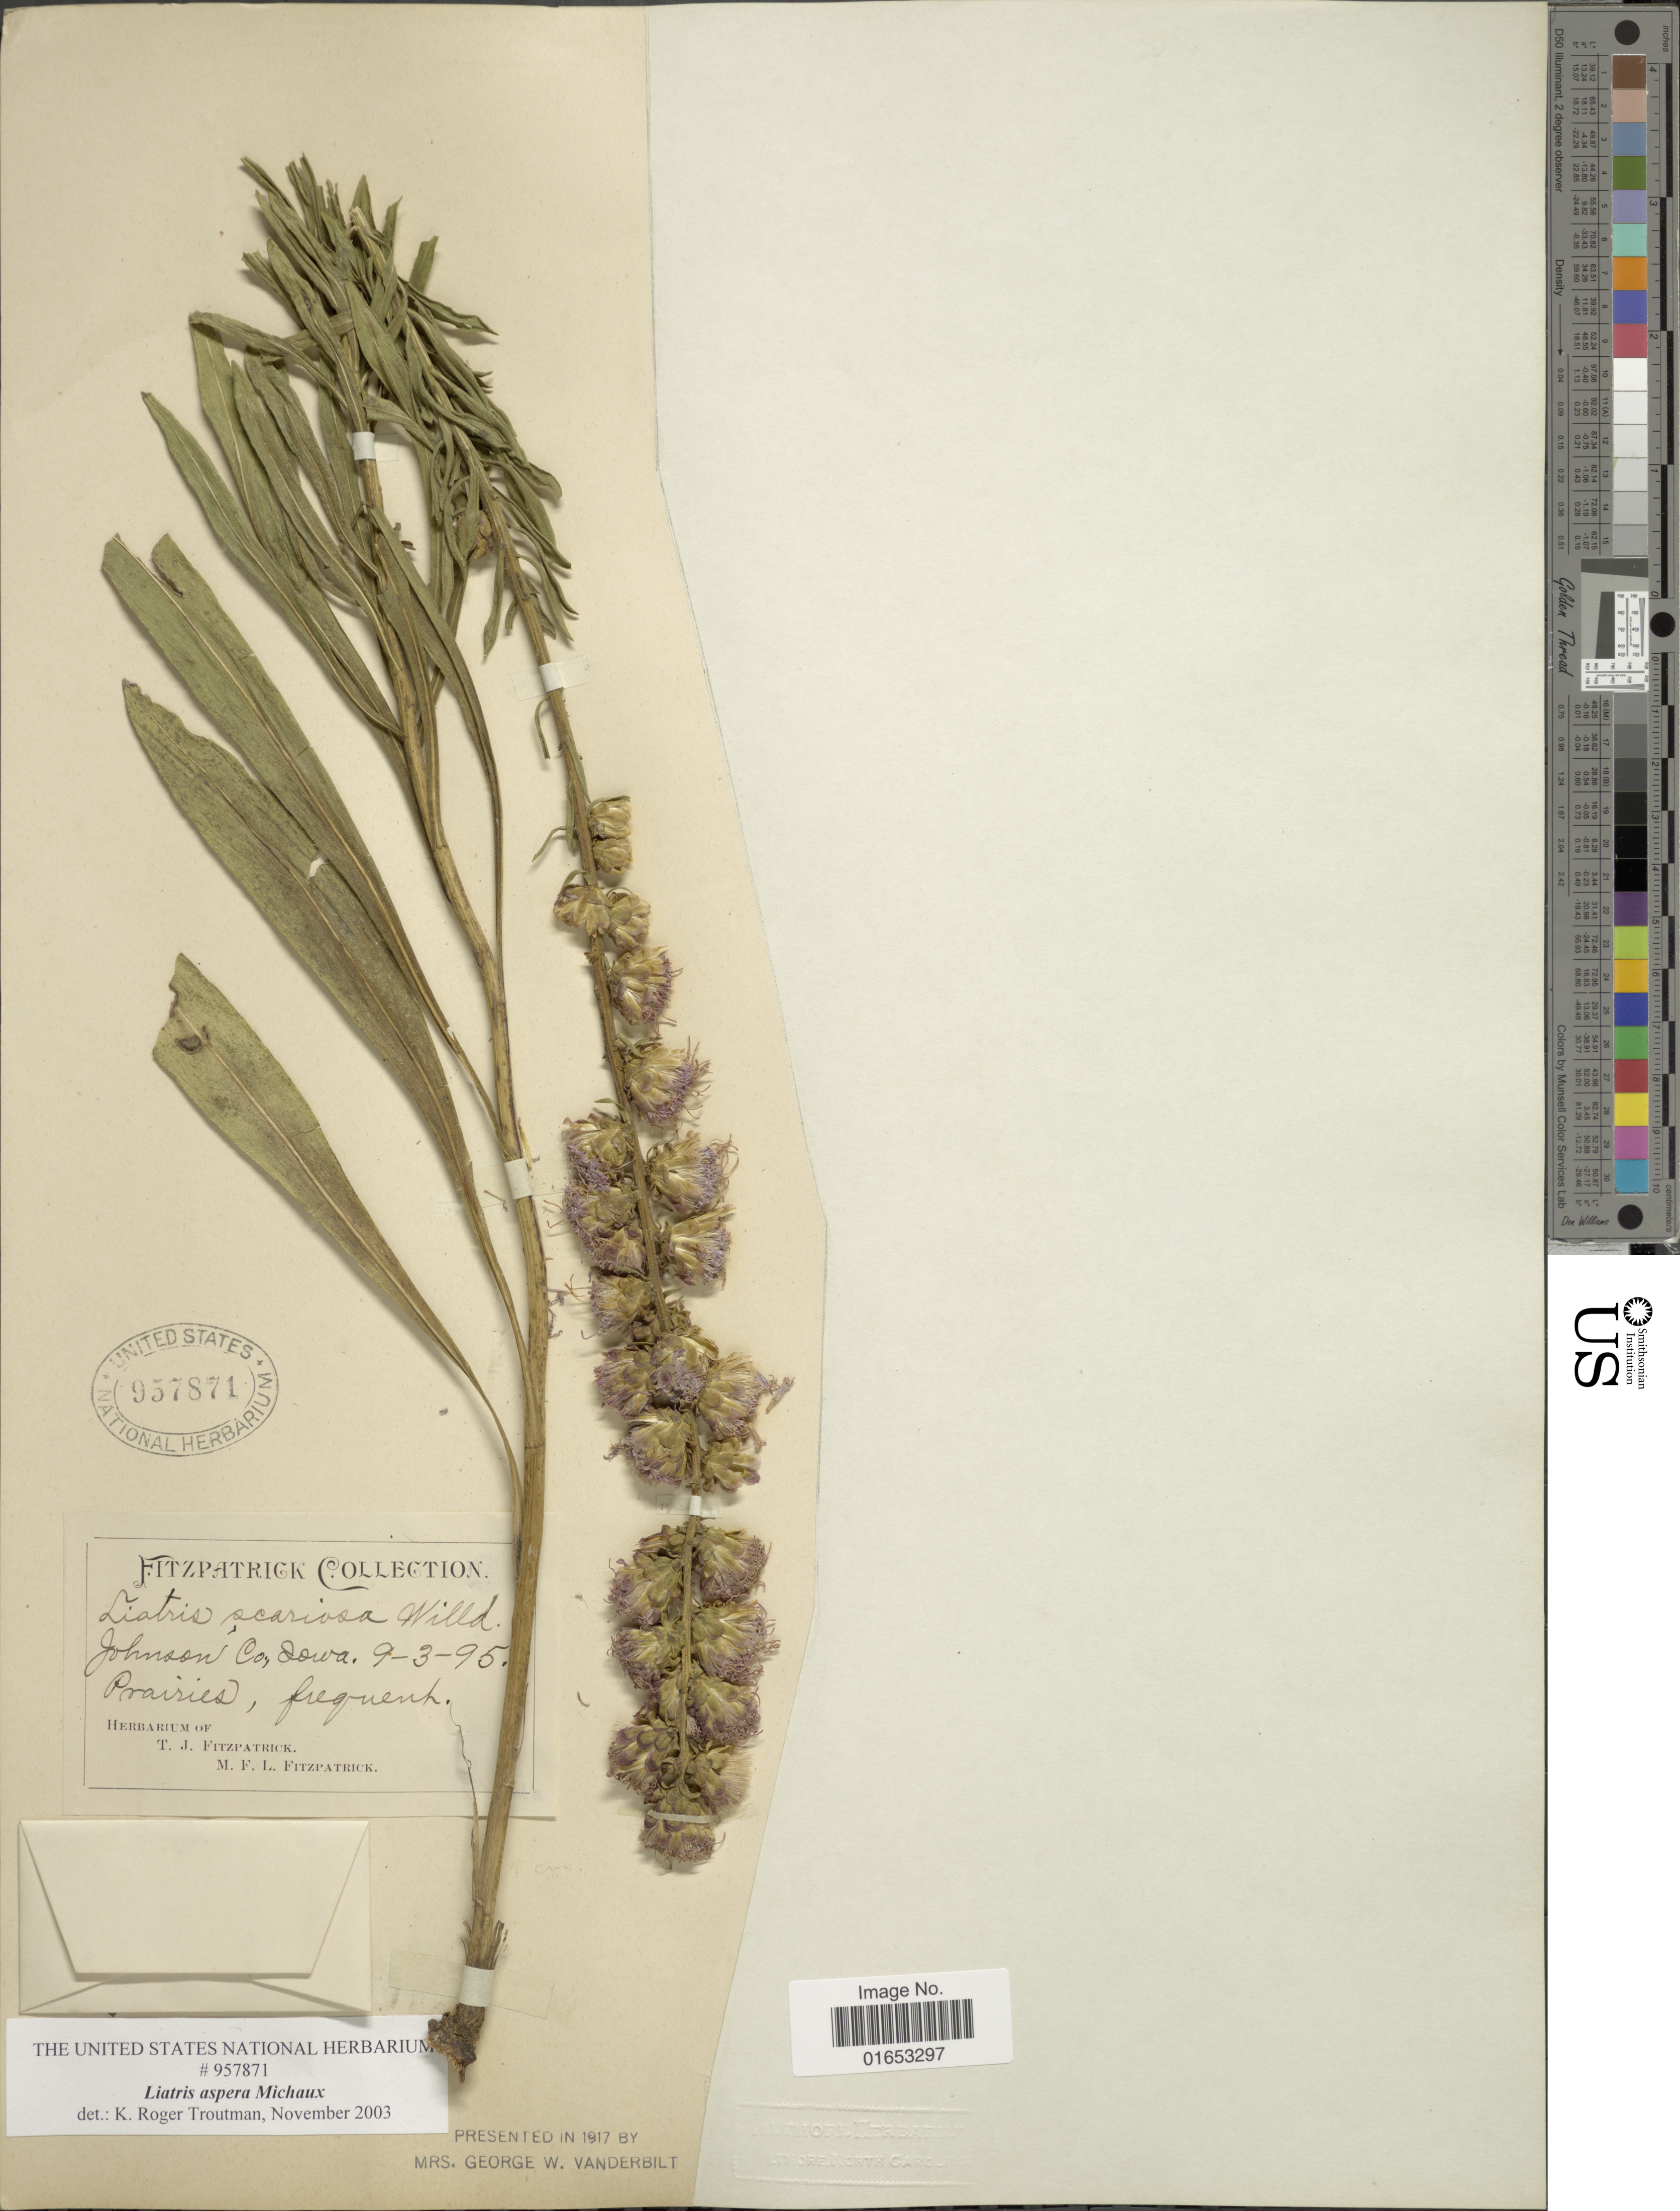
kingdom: Plantae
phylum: Tracheophyta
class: Magnoliopsida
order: Asterales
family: Asteraceae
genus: Liatris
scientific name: Liatris aspera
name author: Michx.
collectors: T. Fitzpatrick & M. Fitzpatrick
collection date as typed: Transcribed d/m/y: 3/9/95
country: United States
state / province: Iowa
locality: Johnson Co.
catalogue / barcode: US 957871